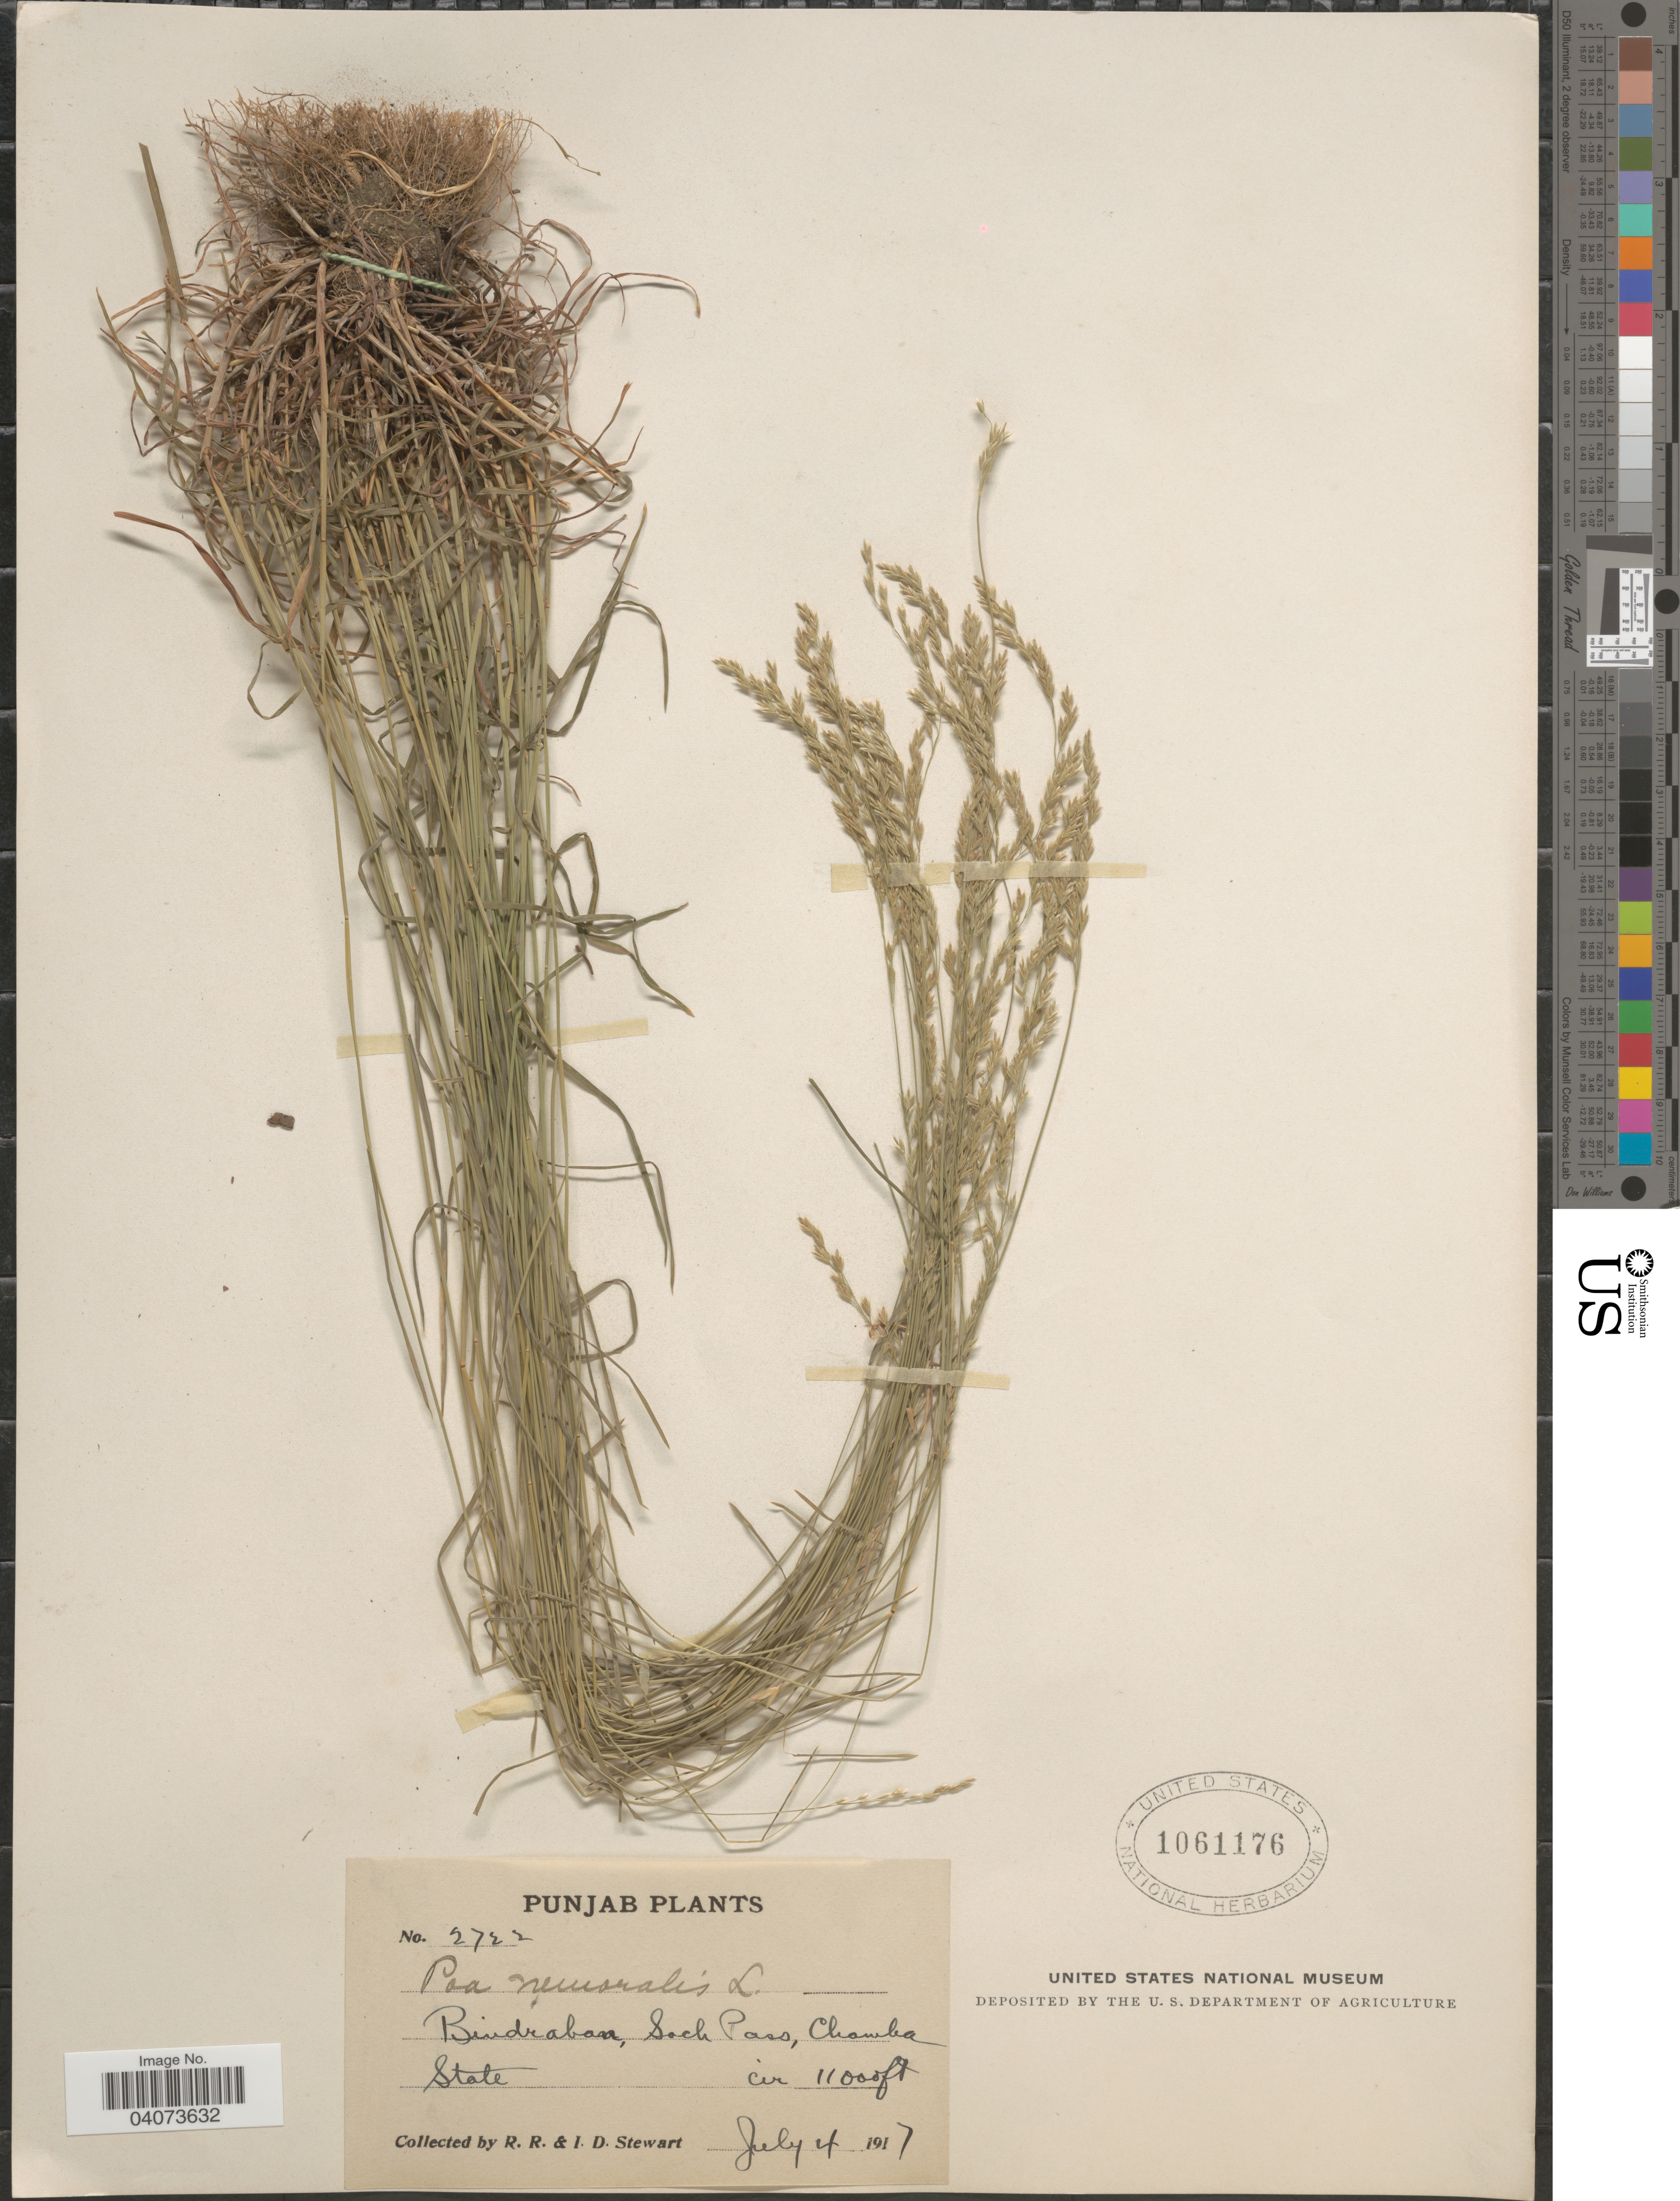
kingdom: Plantae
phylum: Tracheophyta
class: Liliopsida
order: Poales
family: Poaceae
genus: Poa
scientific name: Poa nemoralis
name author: L.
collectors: R. Stewart & I. Stewart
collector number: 2722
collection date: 1917-07-04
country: India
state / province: Punjab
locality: Bindraban, Sach Pass, Chamba State.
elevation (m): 3353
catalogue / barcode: US 1061176